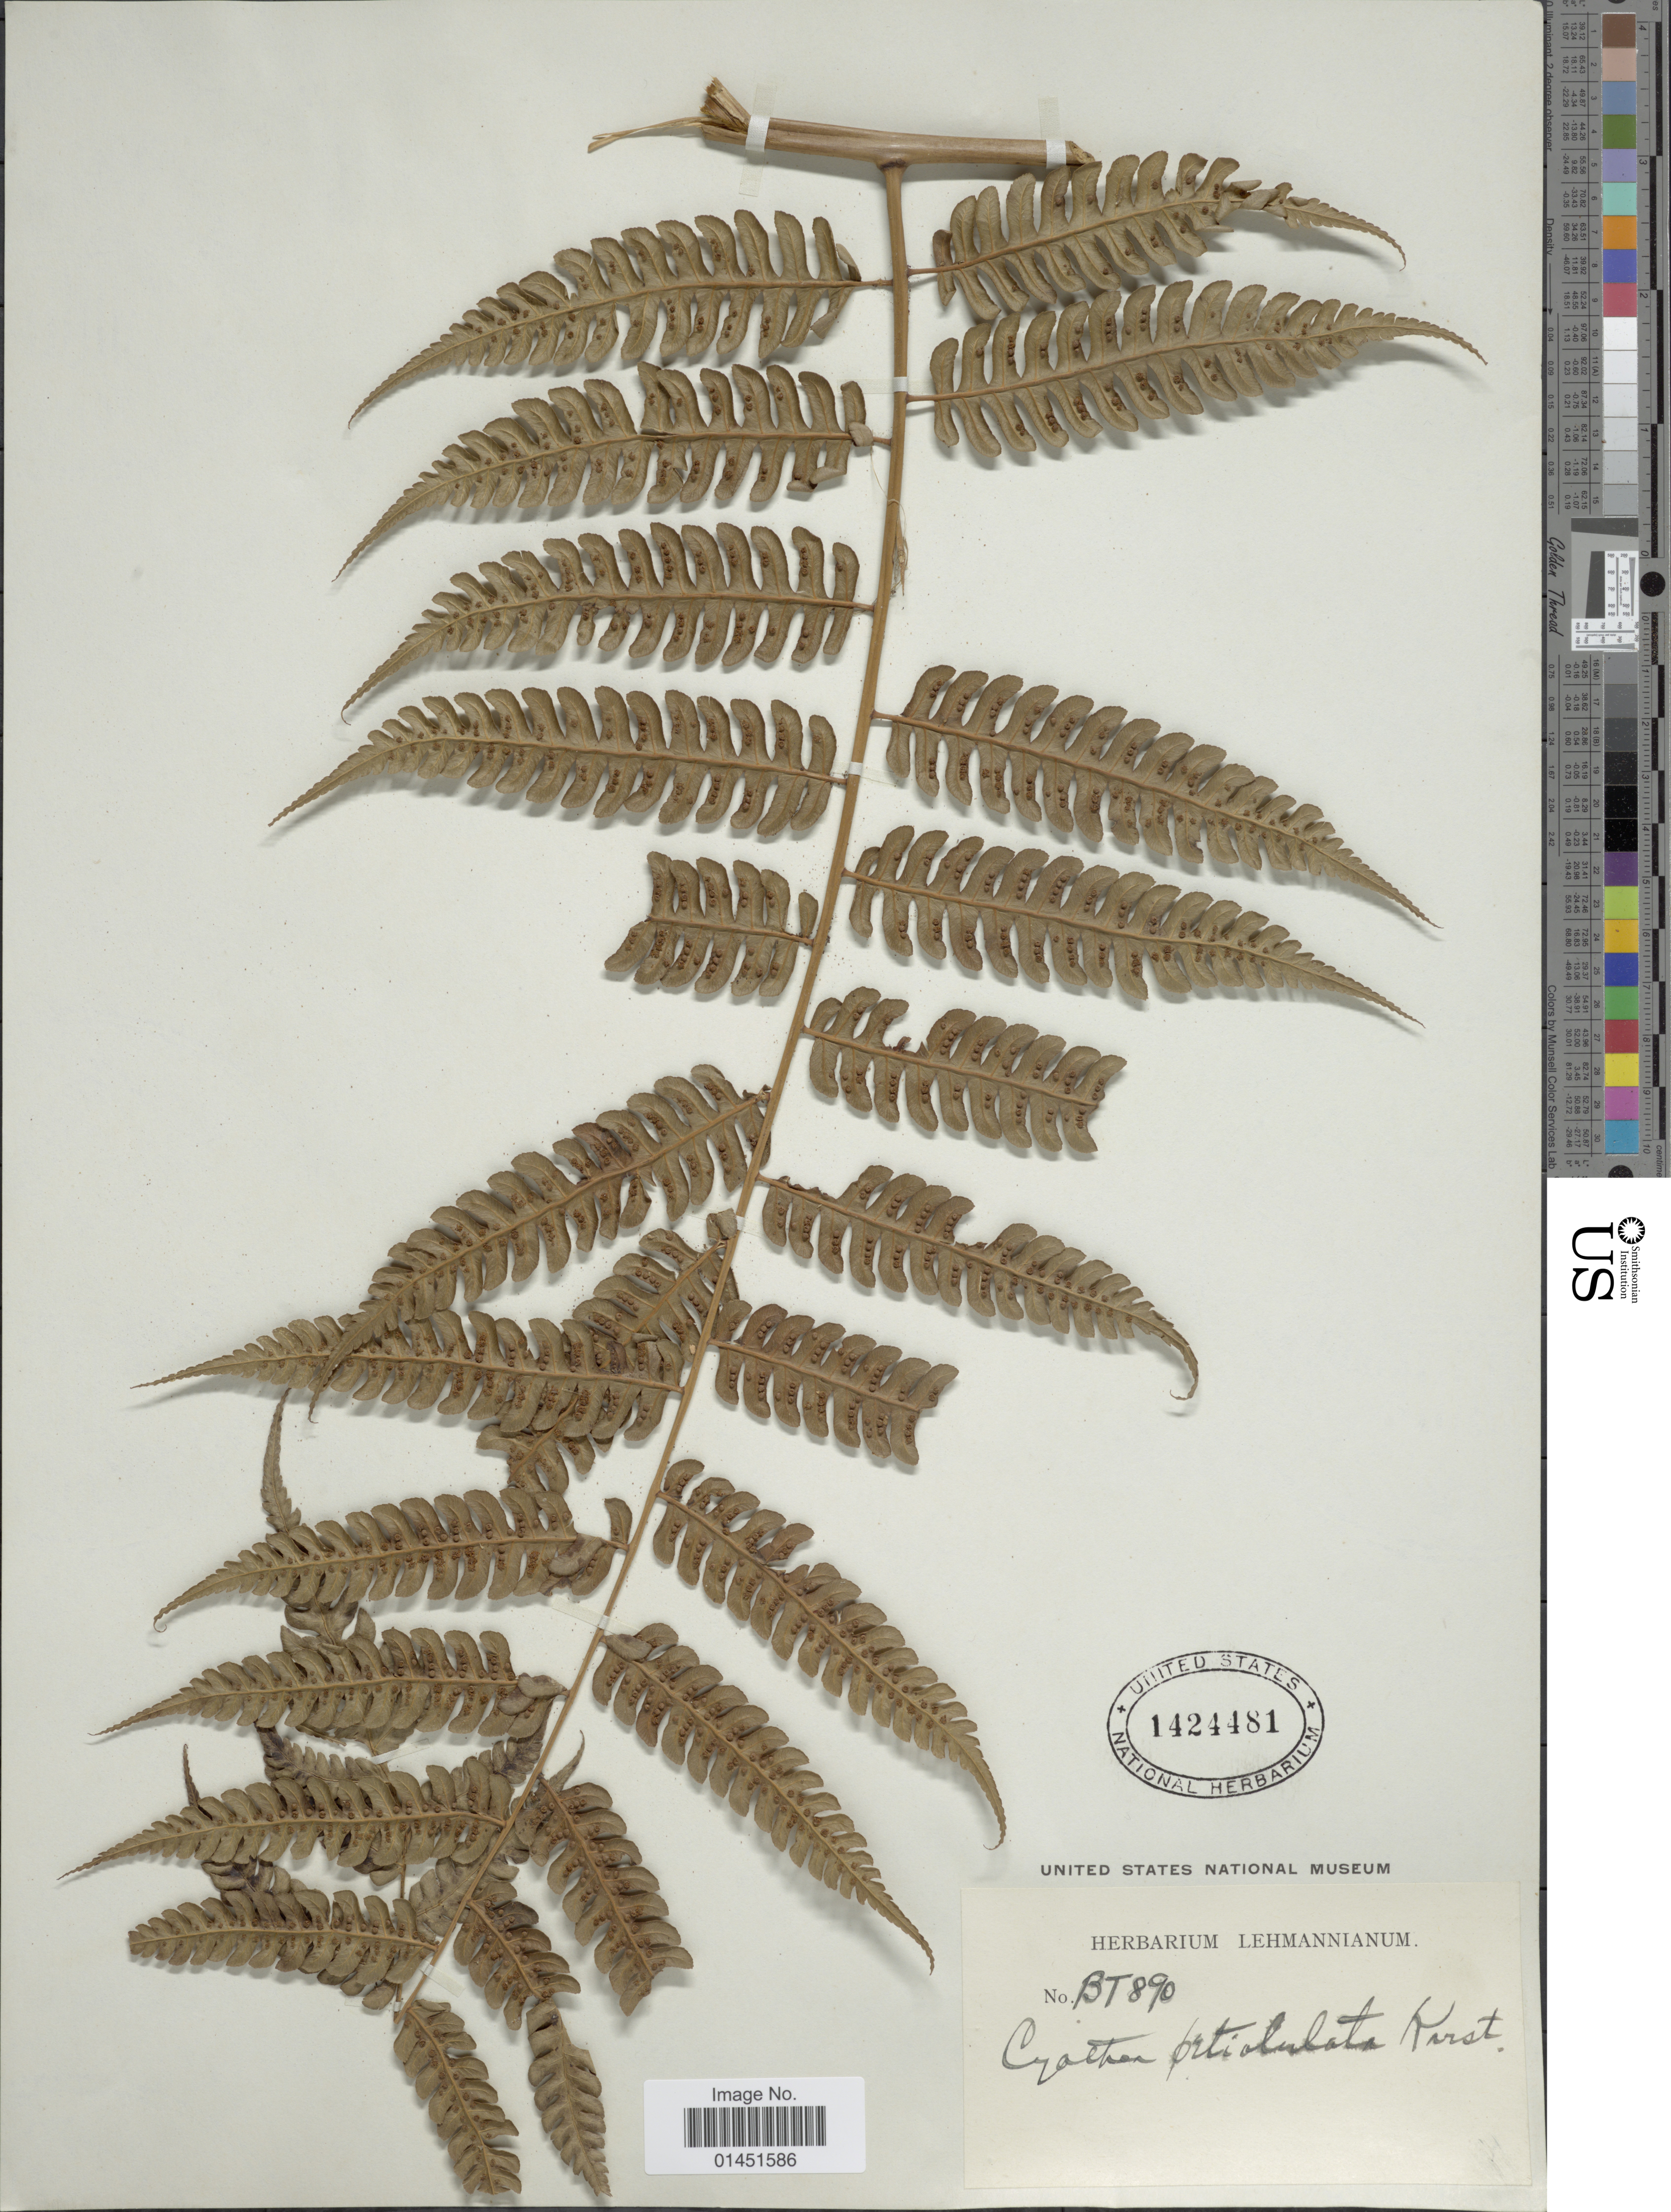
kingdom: Plantae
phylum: Tracheophyta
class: Polypodiopsida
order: Cyatheales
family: Cyatheaceae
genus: Cyathea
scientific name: Cyathea divergens var. divergens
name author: Kunze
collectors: ex herb. Lehmannianum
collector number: BT890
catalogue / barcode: US 1424481